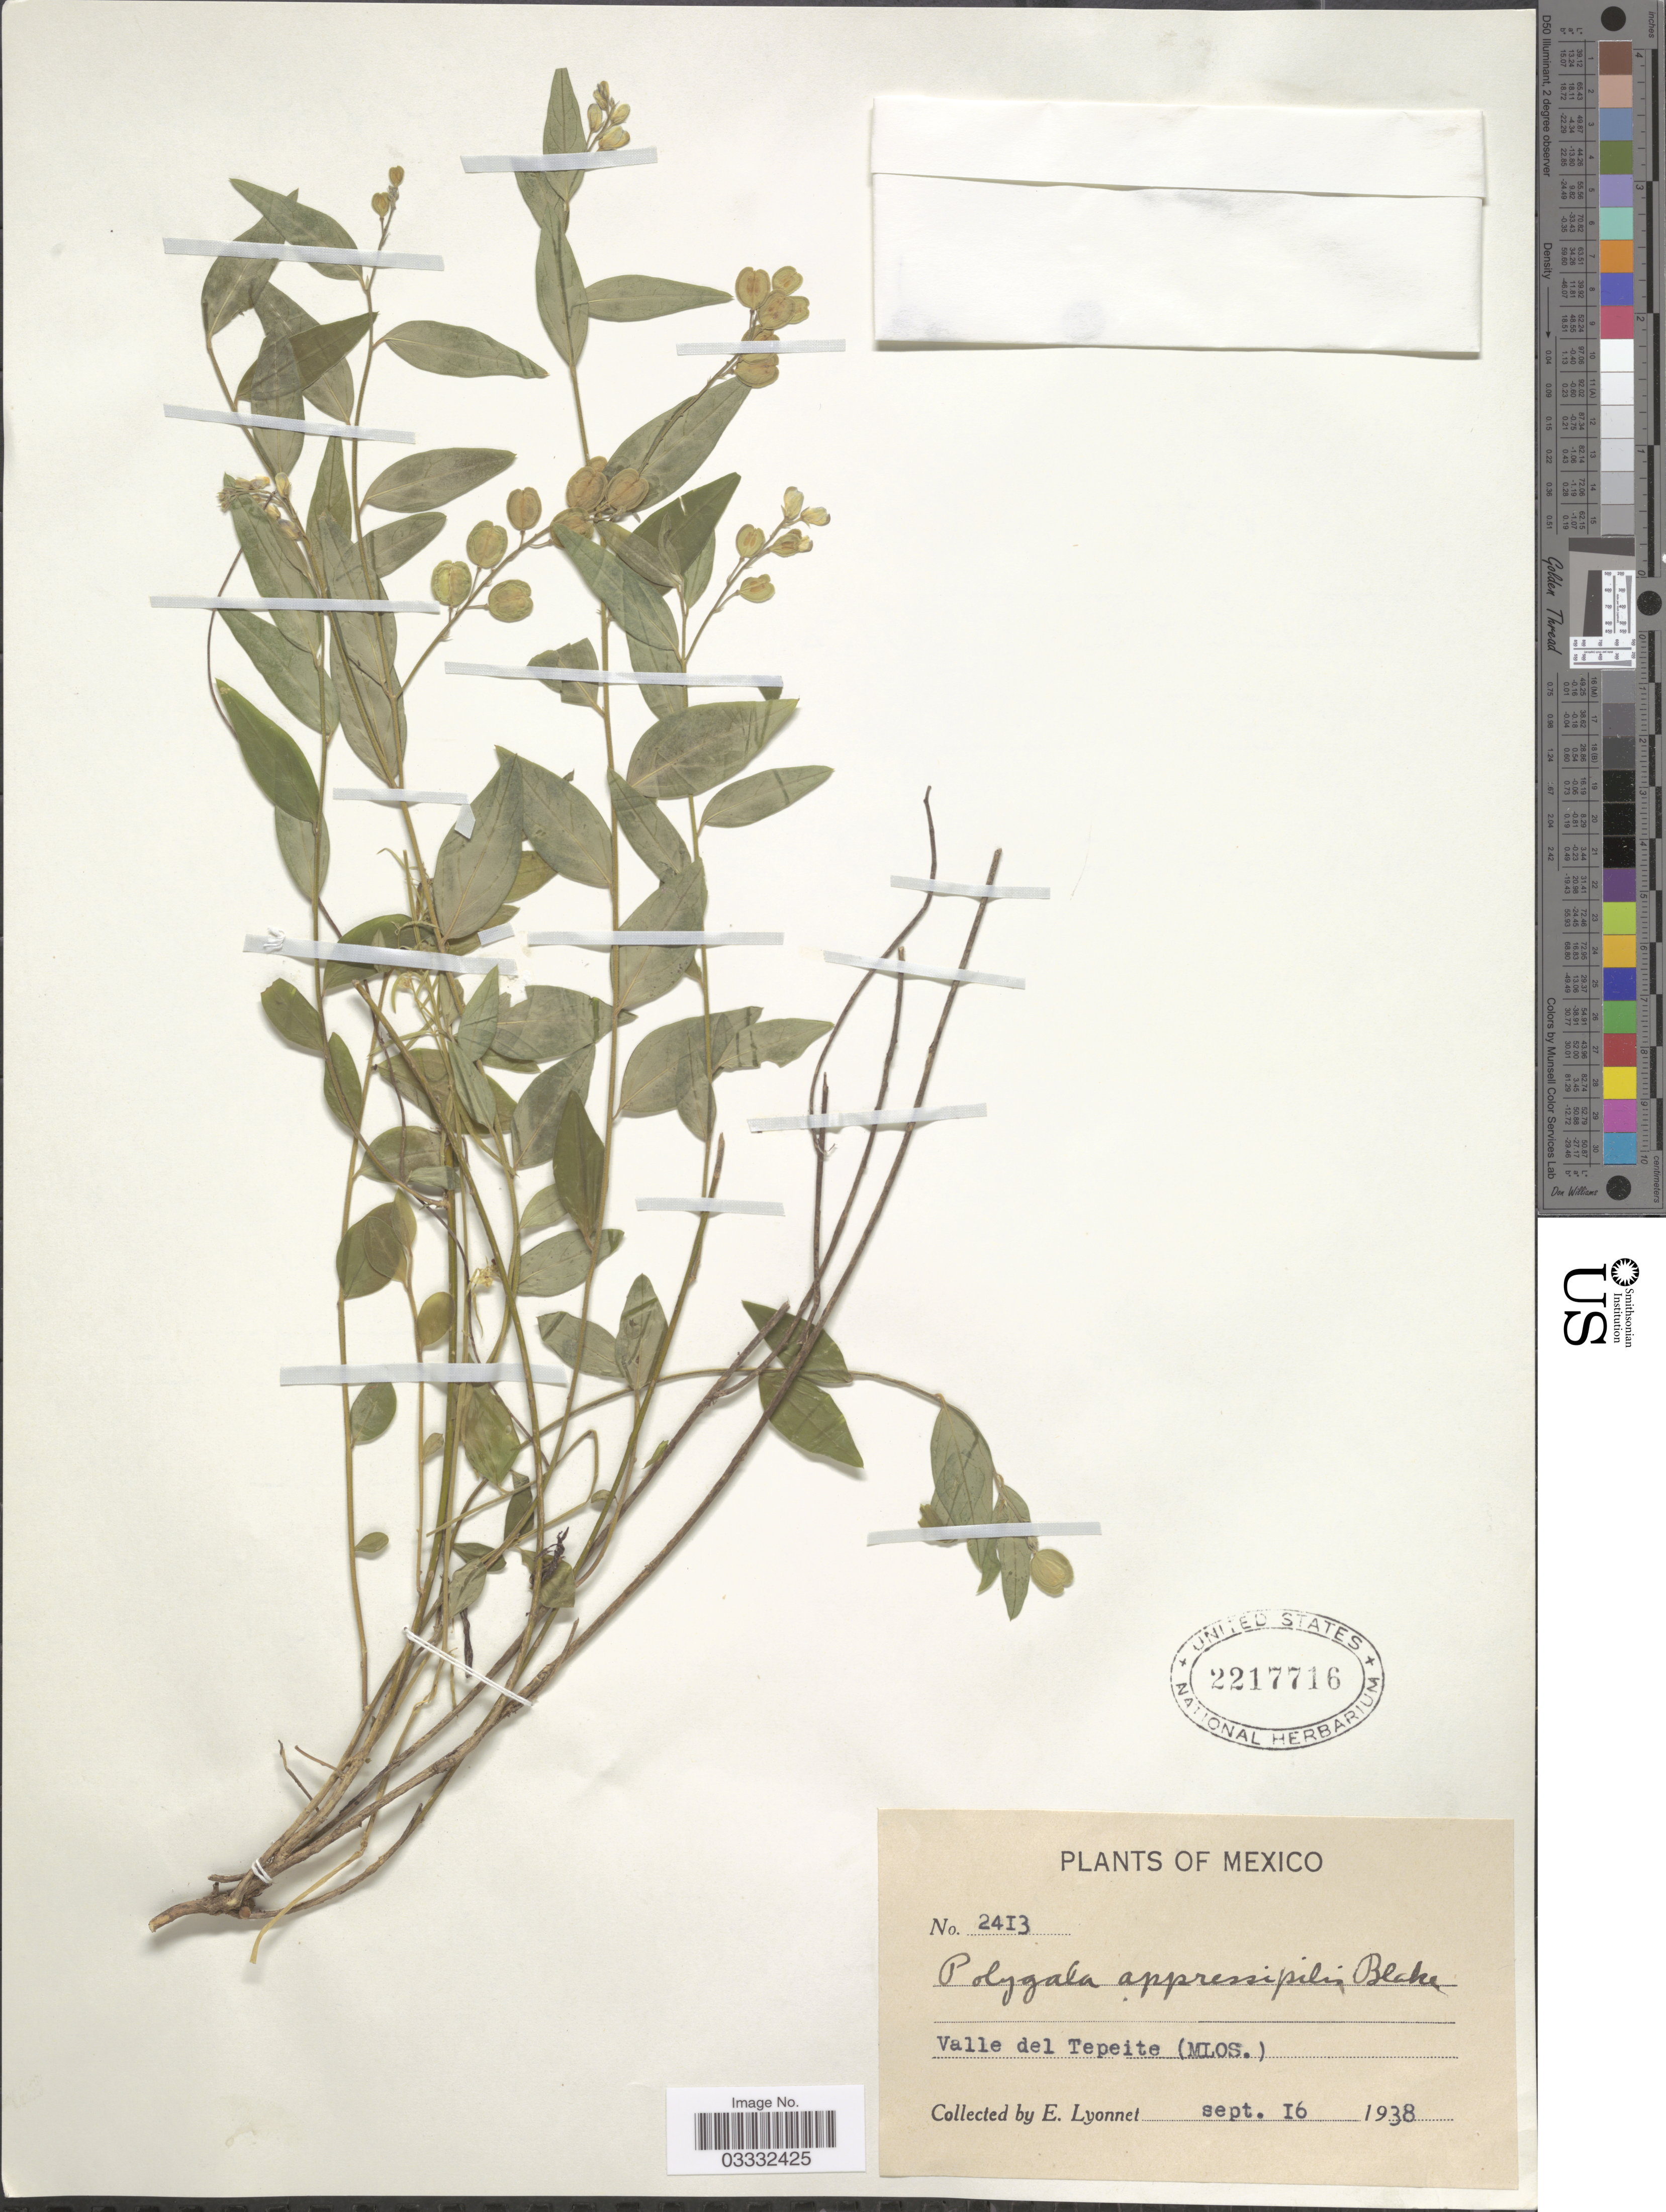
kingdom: Plantae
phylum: Tracheophyta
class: Magnoliopsida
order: Fabales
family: Polygalaceae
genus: Polygala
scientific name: Polygala appressipilis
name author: S.F. Blake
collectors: E. Lyonnet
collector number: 2413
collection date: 1938-09-16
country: Mexico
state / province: Morelos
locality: Valle del Tepeite.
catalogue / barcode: US 2217716